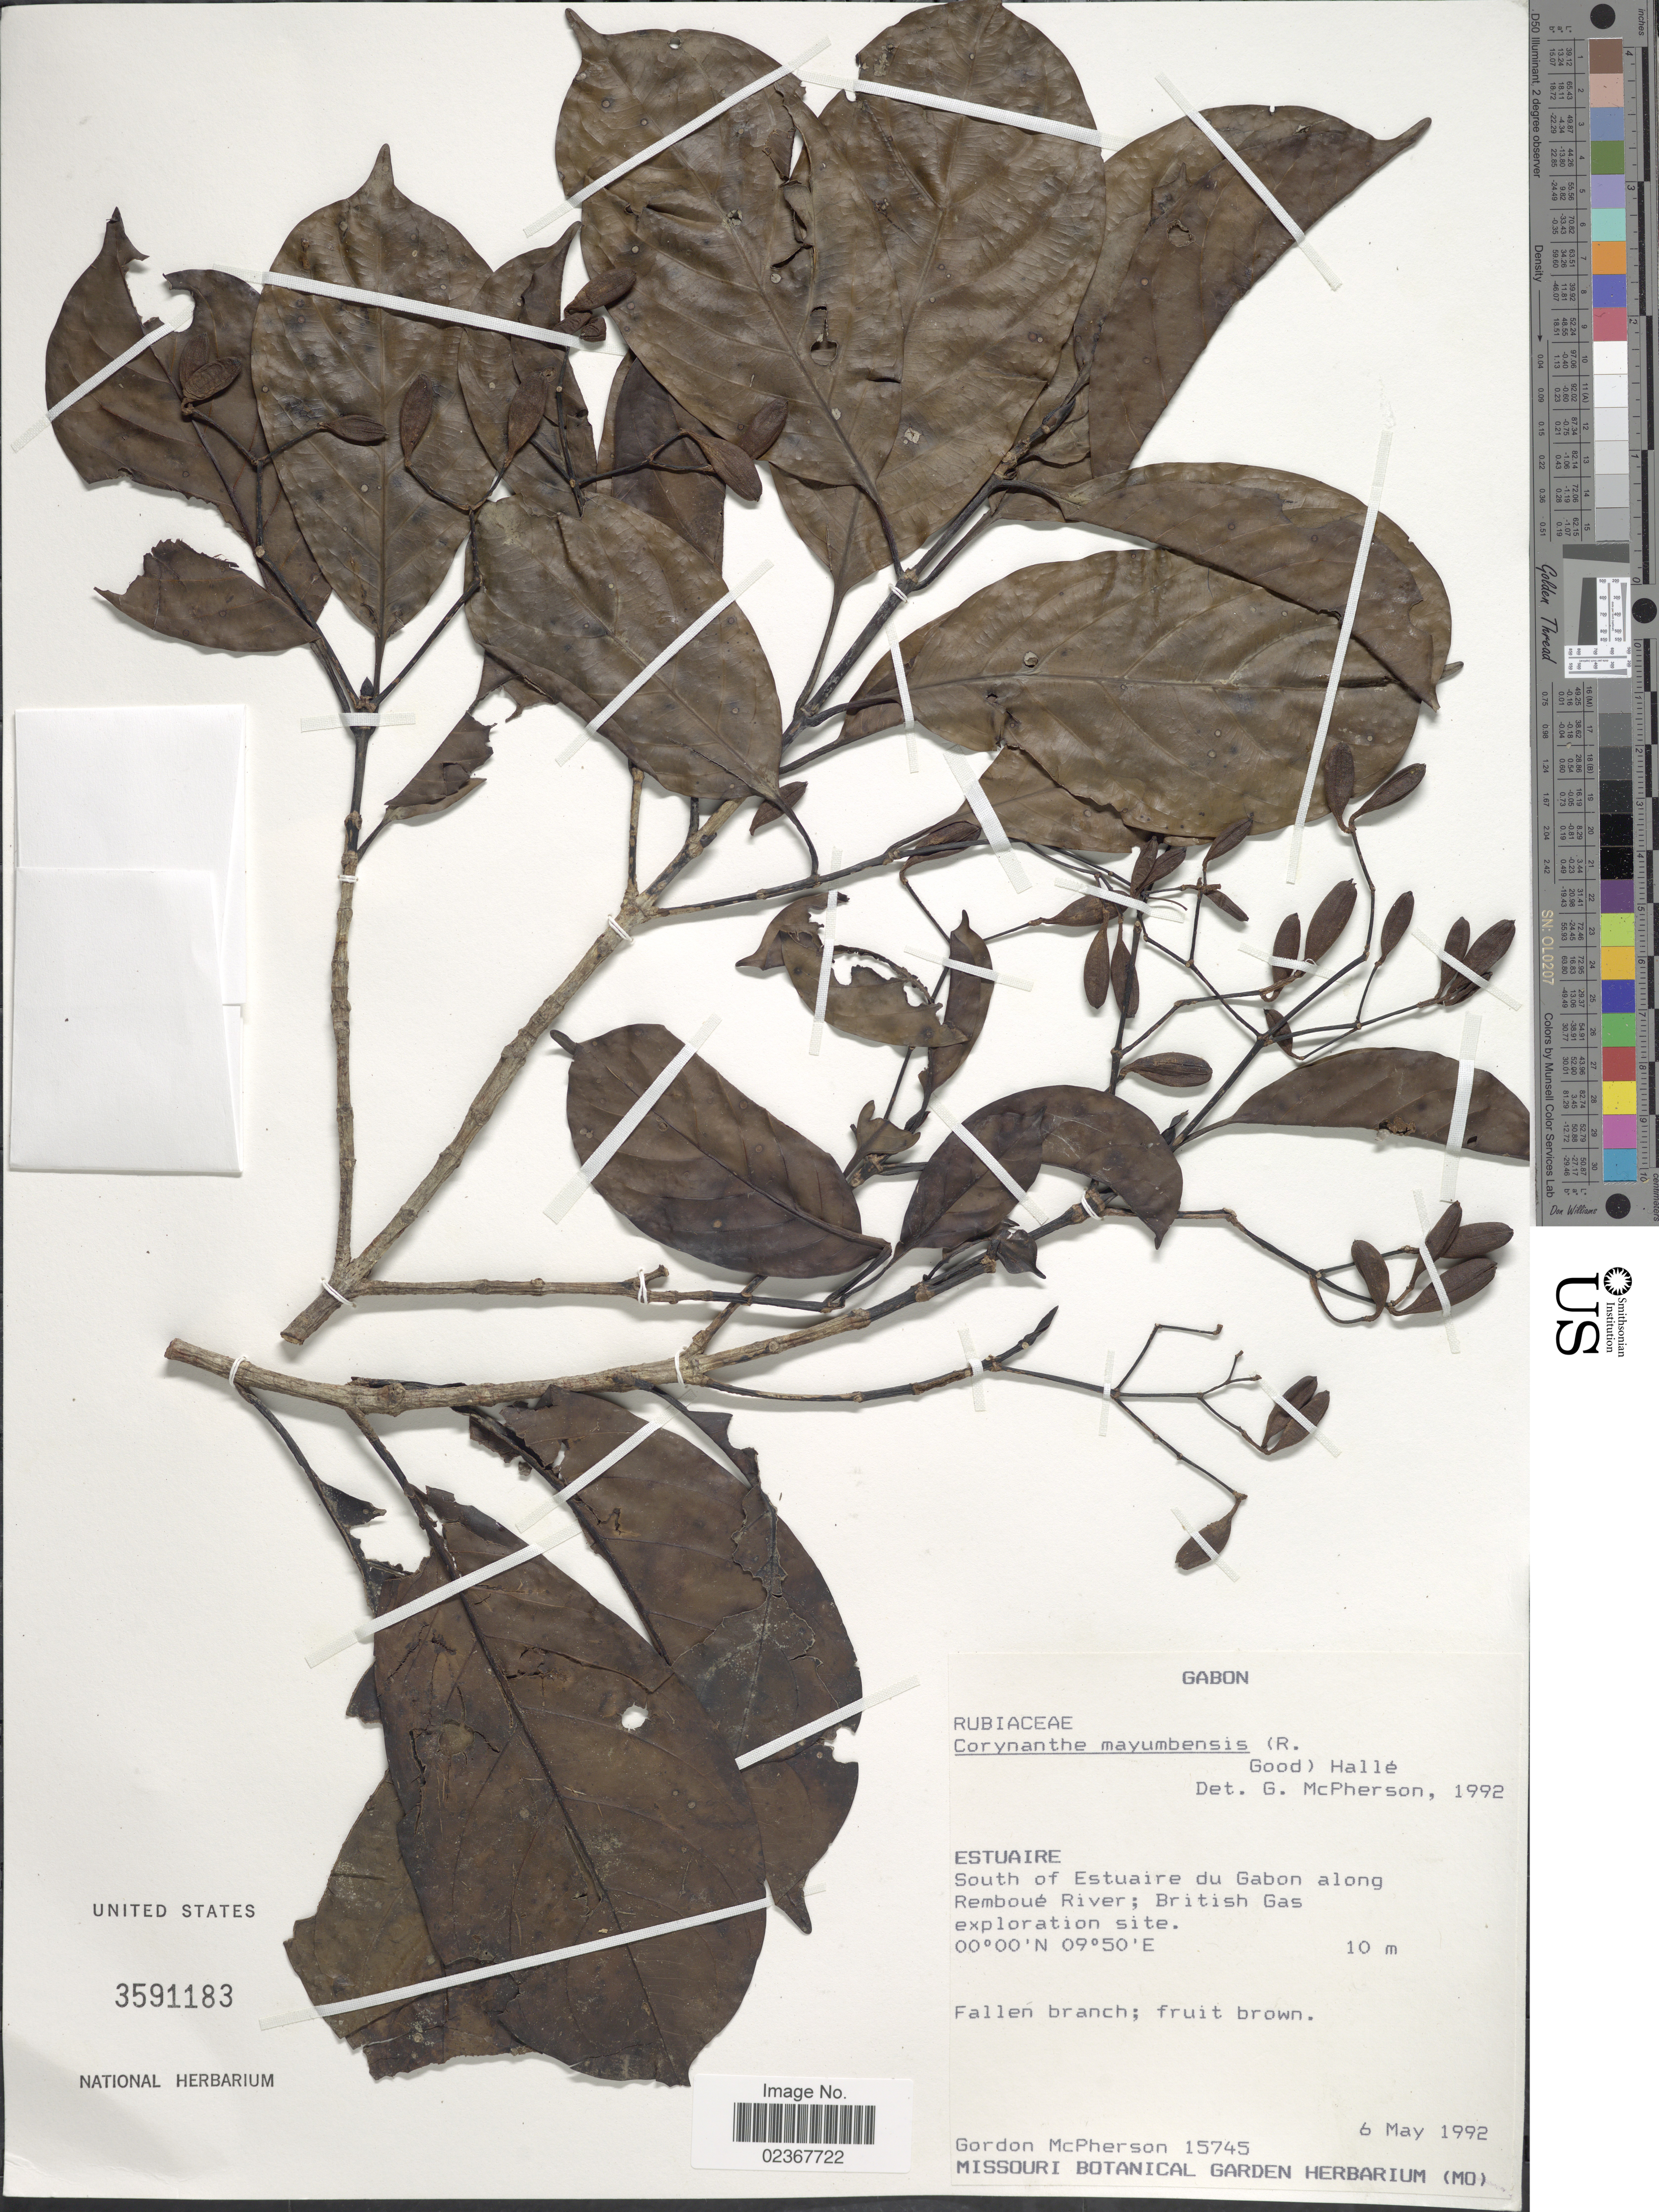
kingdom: Plantae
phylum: Tracheophyta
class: Magnoliopsida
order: Gentianales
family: Rubiaceae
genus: Corynanthe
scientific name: Corynanthe mayumbensis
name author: (R.D. Good) N. Hallé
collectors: G. McPherson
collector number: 15745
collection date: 1992-05-06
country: Gabon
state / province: Estuaire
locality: South of Estuaire du Gabon along Remboué River; British Gas exploration site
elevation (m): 10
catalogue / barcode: US 3591183